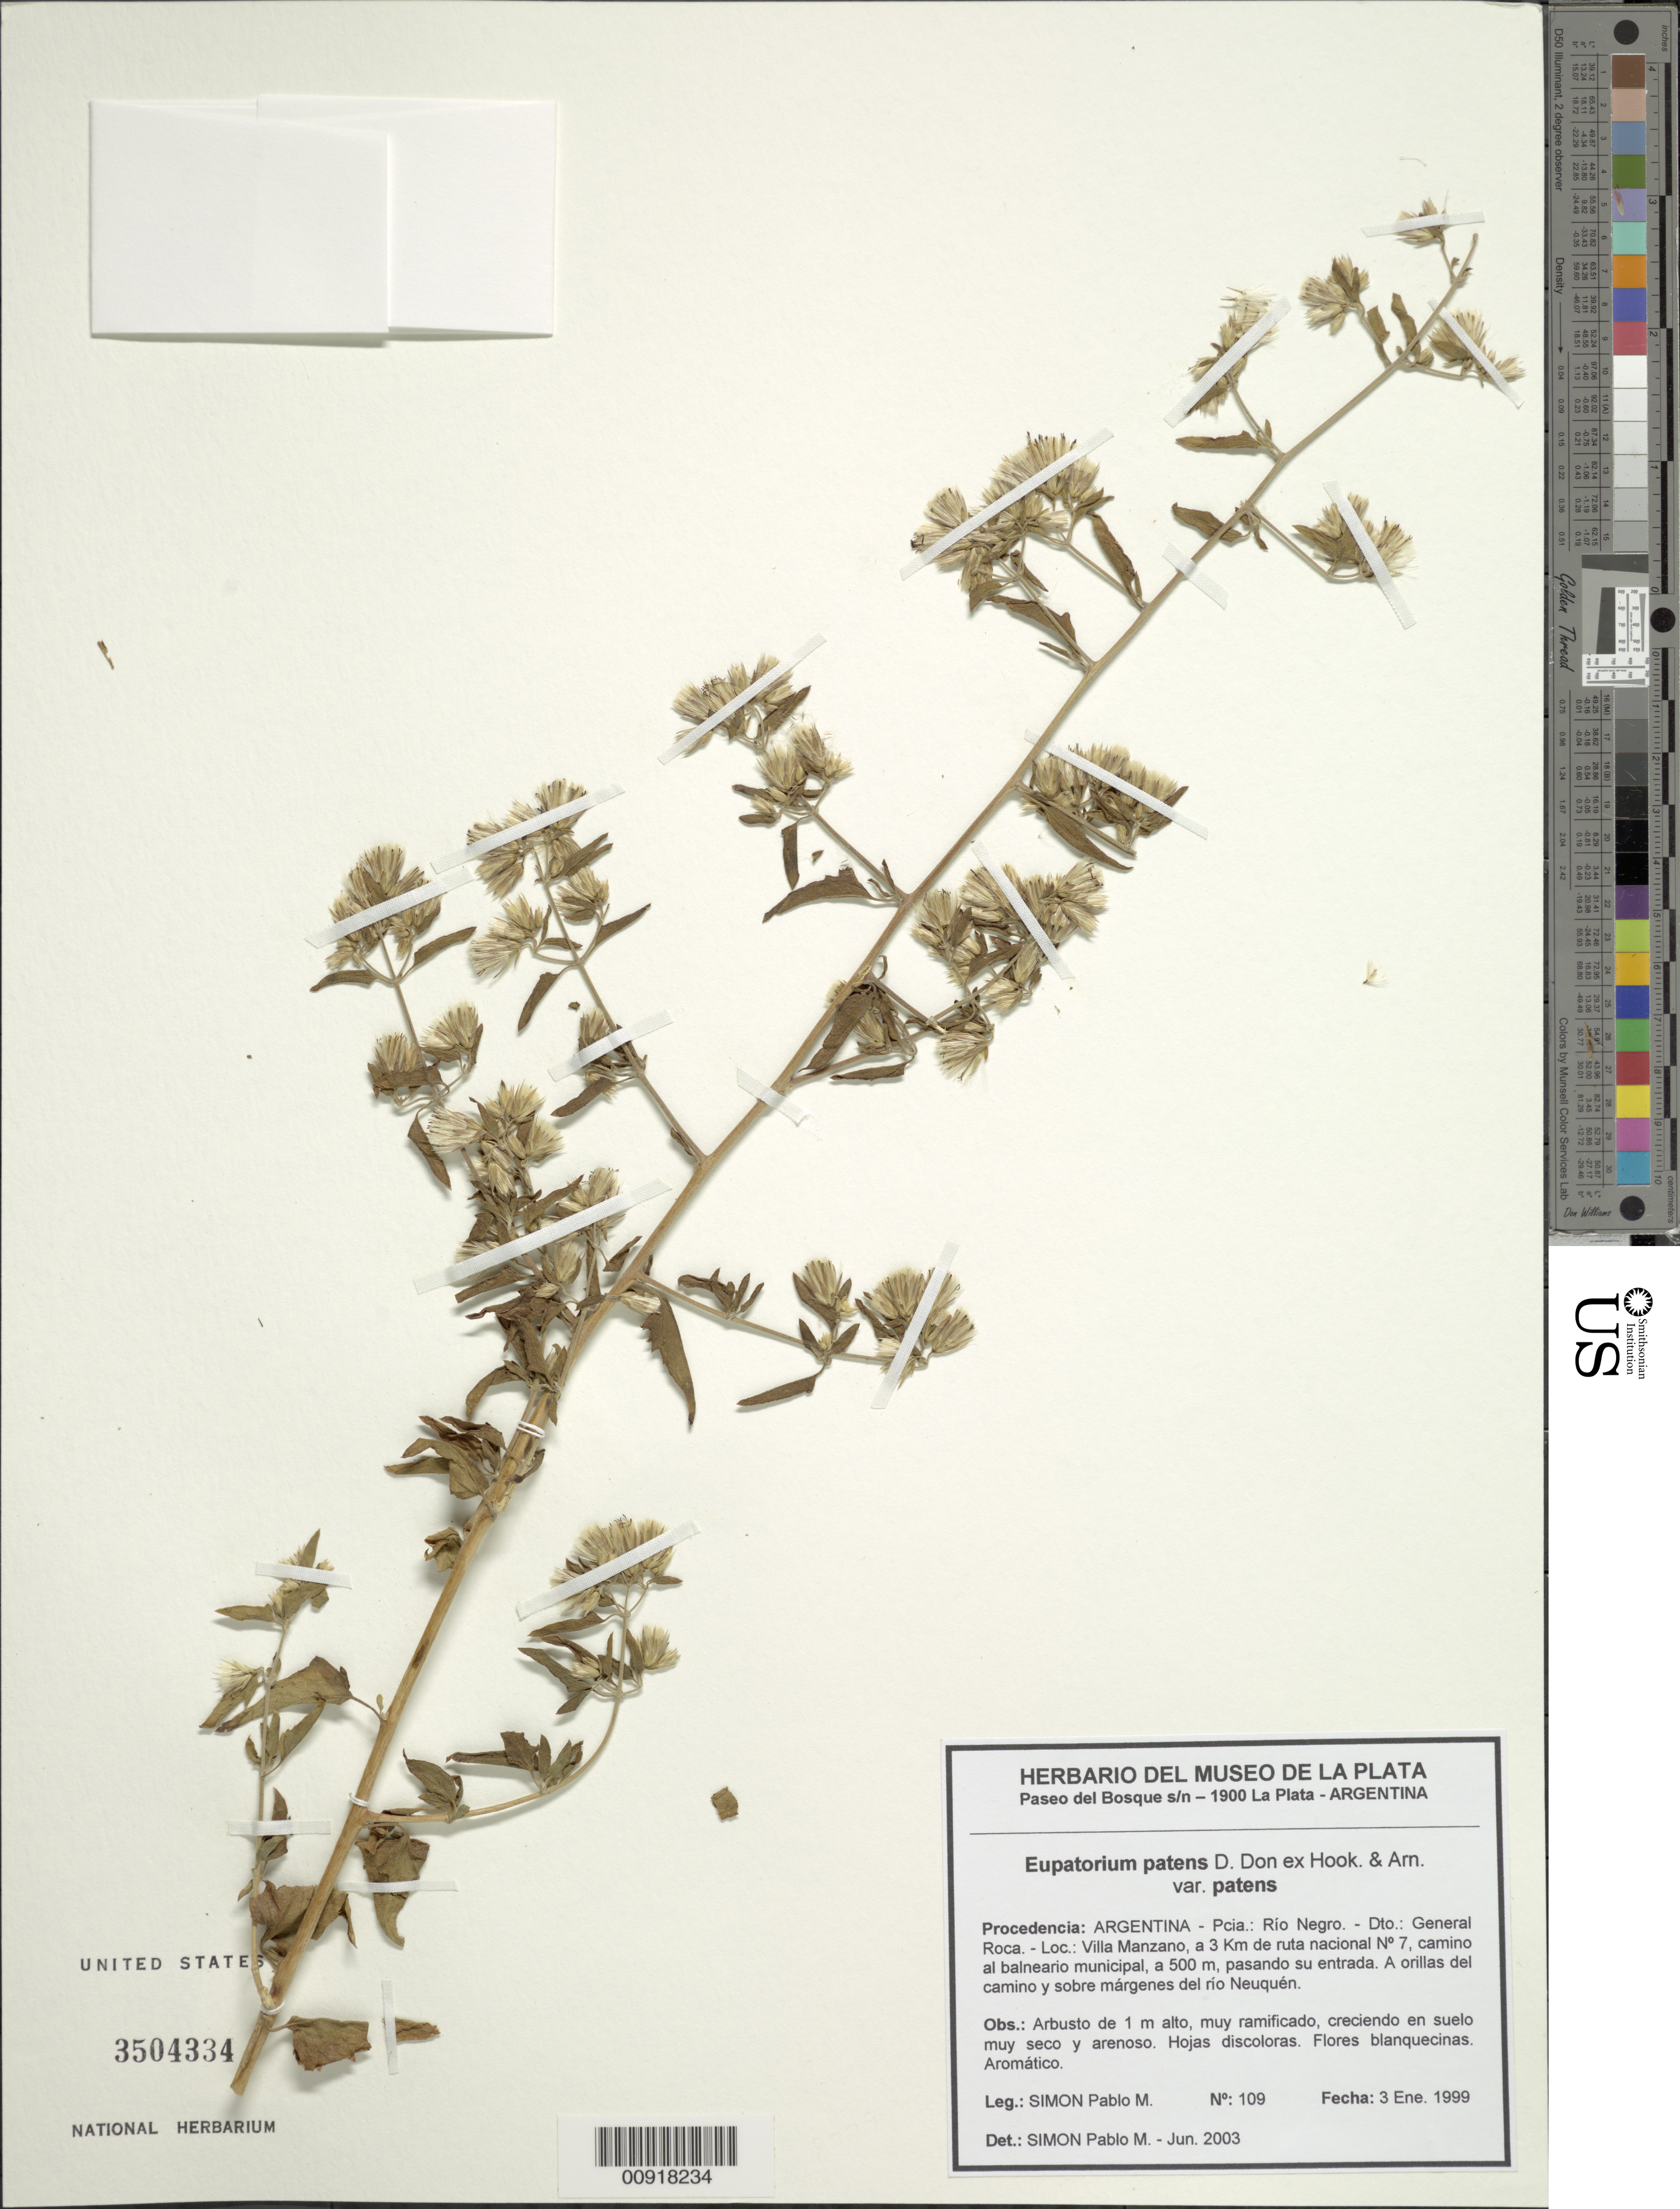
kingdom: Plantae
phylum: Tracheophyta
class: Magnoliopsida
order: Asterales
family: Asteraceae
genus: Eupatorium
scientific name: Eupatorium patens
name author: D. Don ex Hook. & Arn.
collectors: P. M. Simón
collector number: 109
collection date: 1999-01-03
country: Argentina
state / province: Río Negro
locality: Dto. General Roca, Villa Manzano, 3 km de Ruta Nacional No. 7, camino al balneario municipal, a 500 m, pasando su entrada; Río Neuquén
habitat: Orillas del camino y sobre márgenes del río; creciendo en suelo muy seco y arenoso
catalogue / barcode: US 3504334